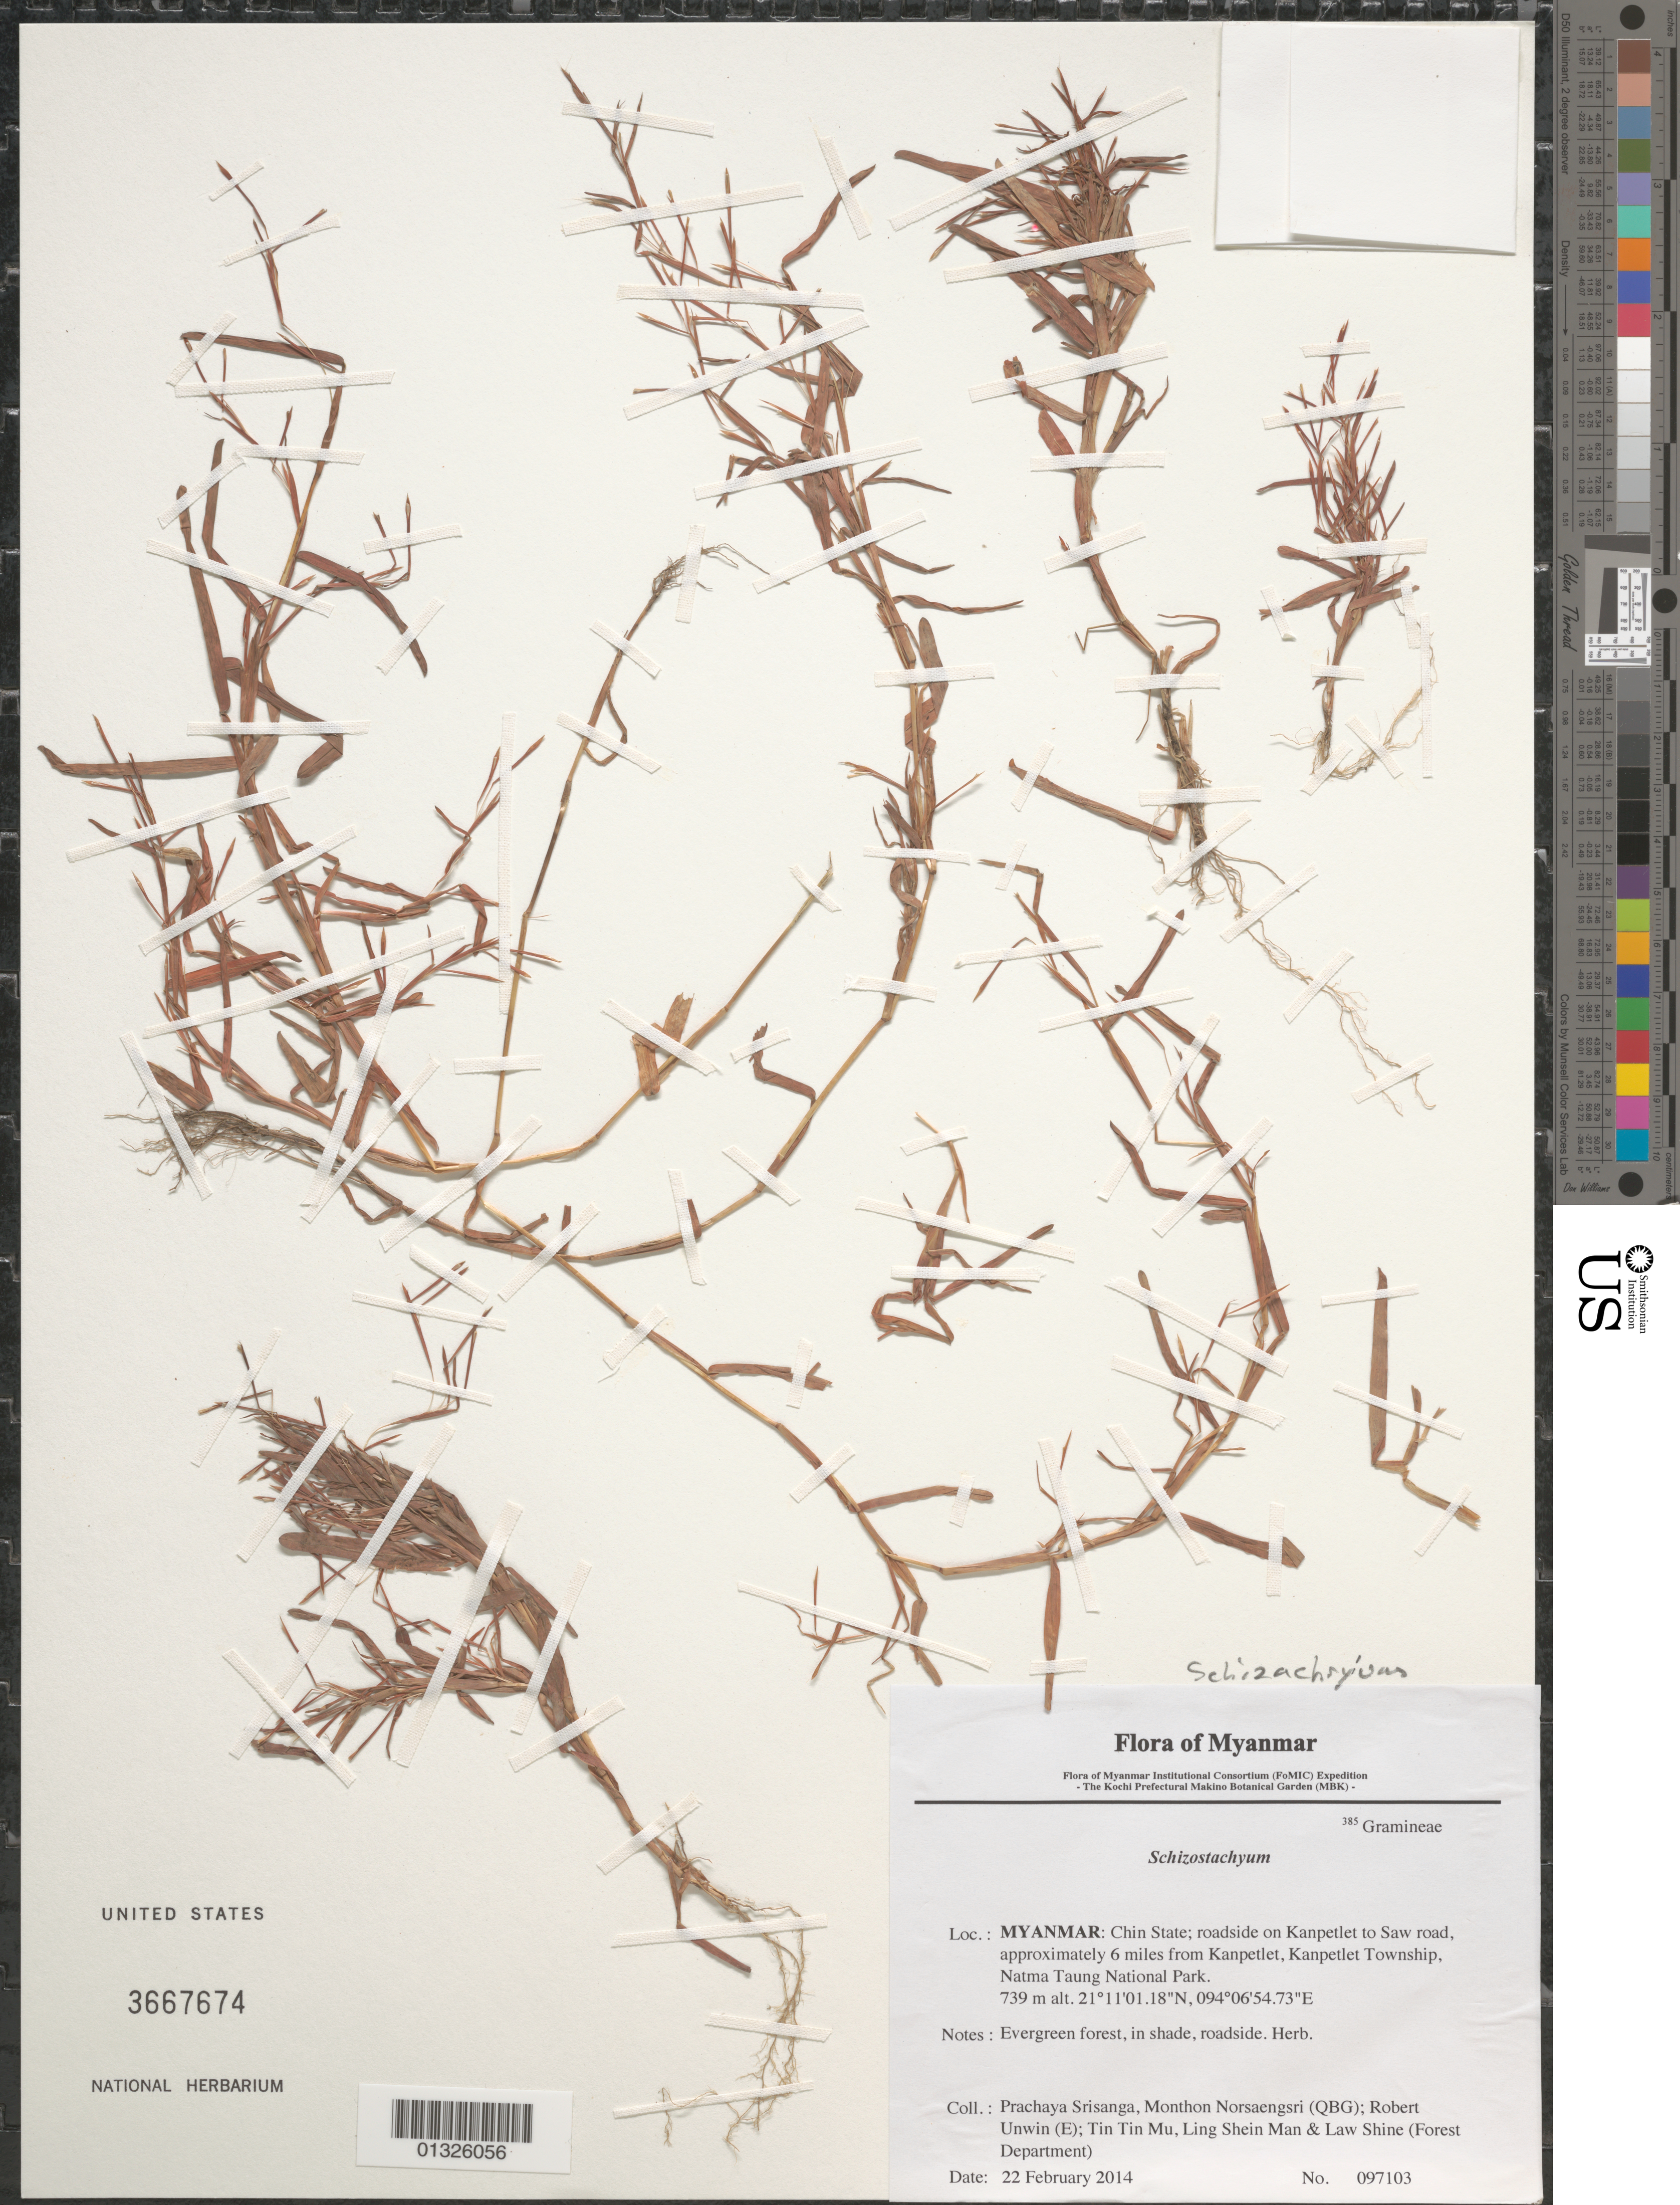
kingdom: Plantae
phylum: Tracheophyta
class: Liliopsida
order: Poales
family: Poaceae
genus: Schizachyrium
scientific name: Schizachyrium sp.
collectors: P. Srisanga, M. Norsaengsri, R. Unwin, Tin Tin Mu, Ling Shein Man & L. Shine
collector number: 97103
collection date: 2014-02-22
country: Myanmar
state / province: Chin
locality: Roadside on Kanpetlet to Saw road, approximately 6 miles from Kanpetlet, Kanpetlet Township, Natma Taung National Park.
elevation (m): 739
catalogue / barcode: US 3667674